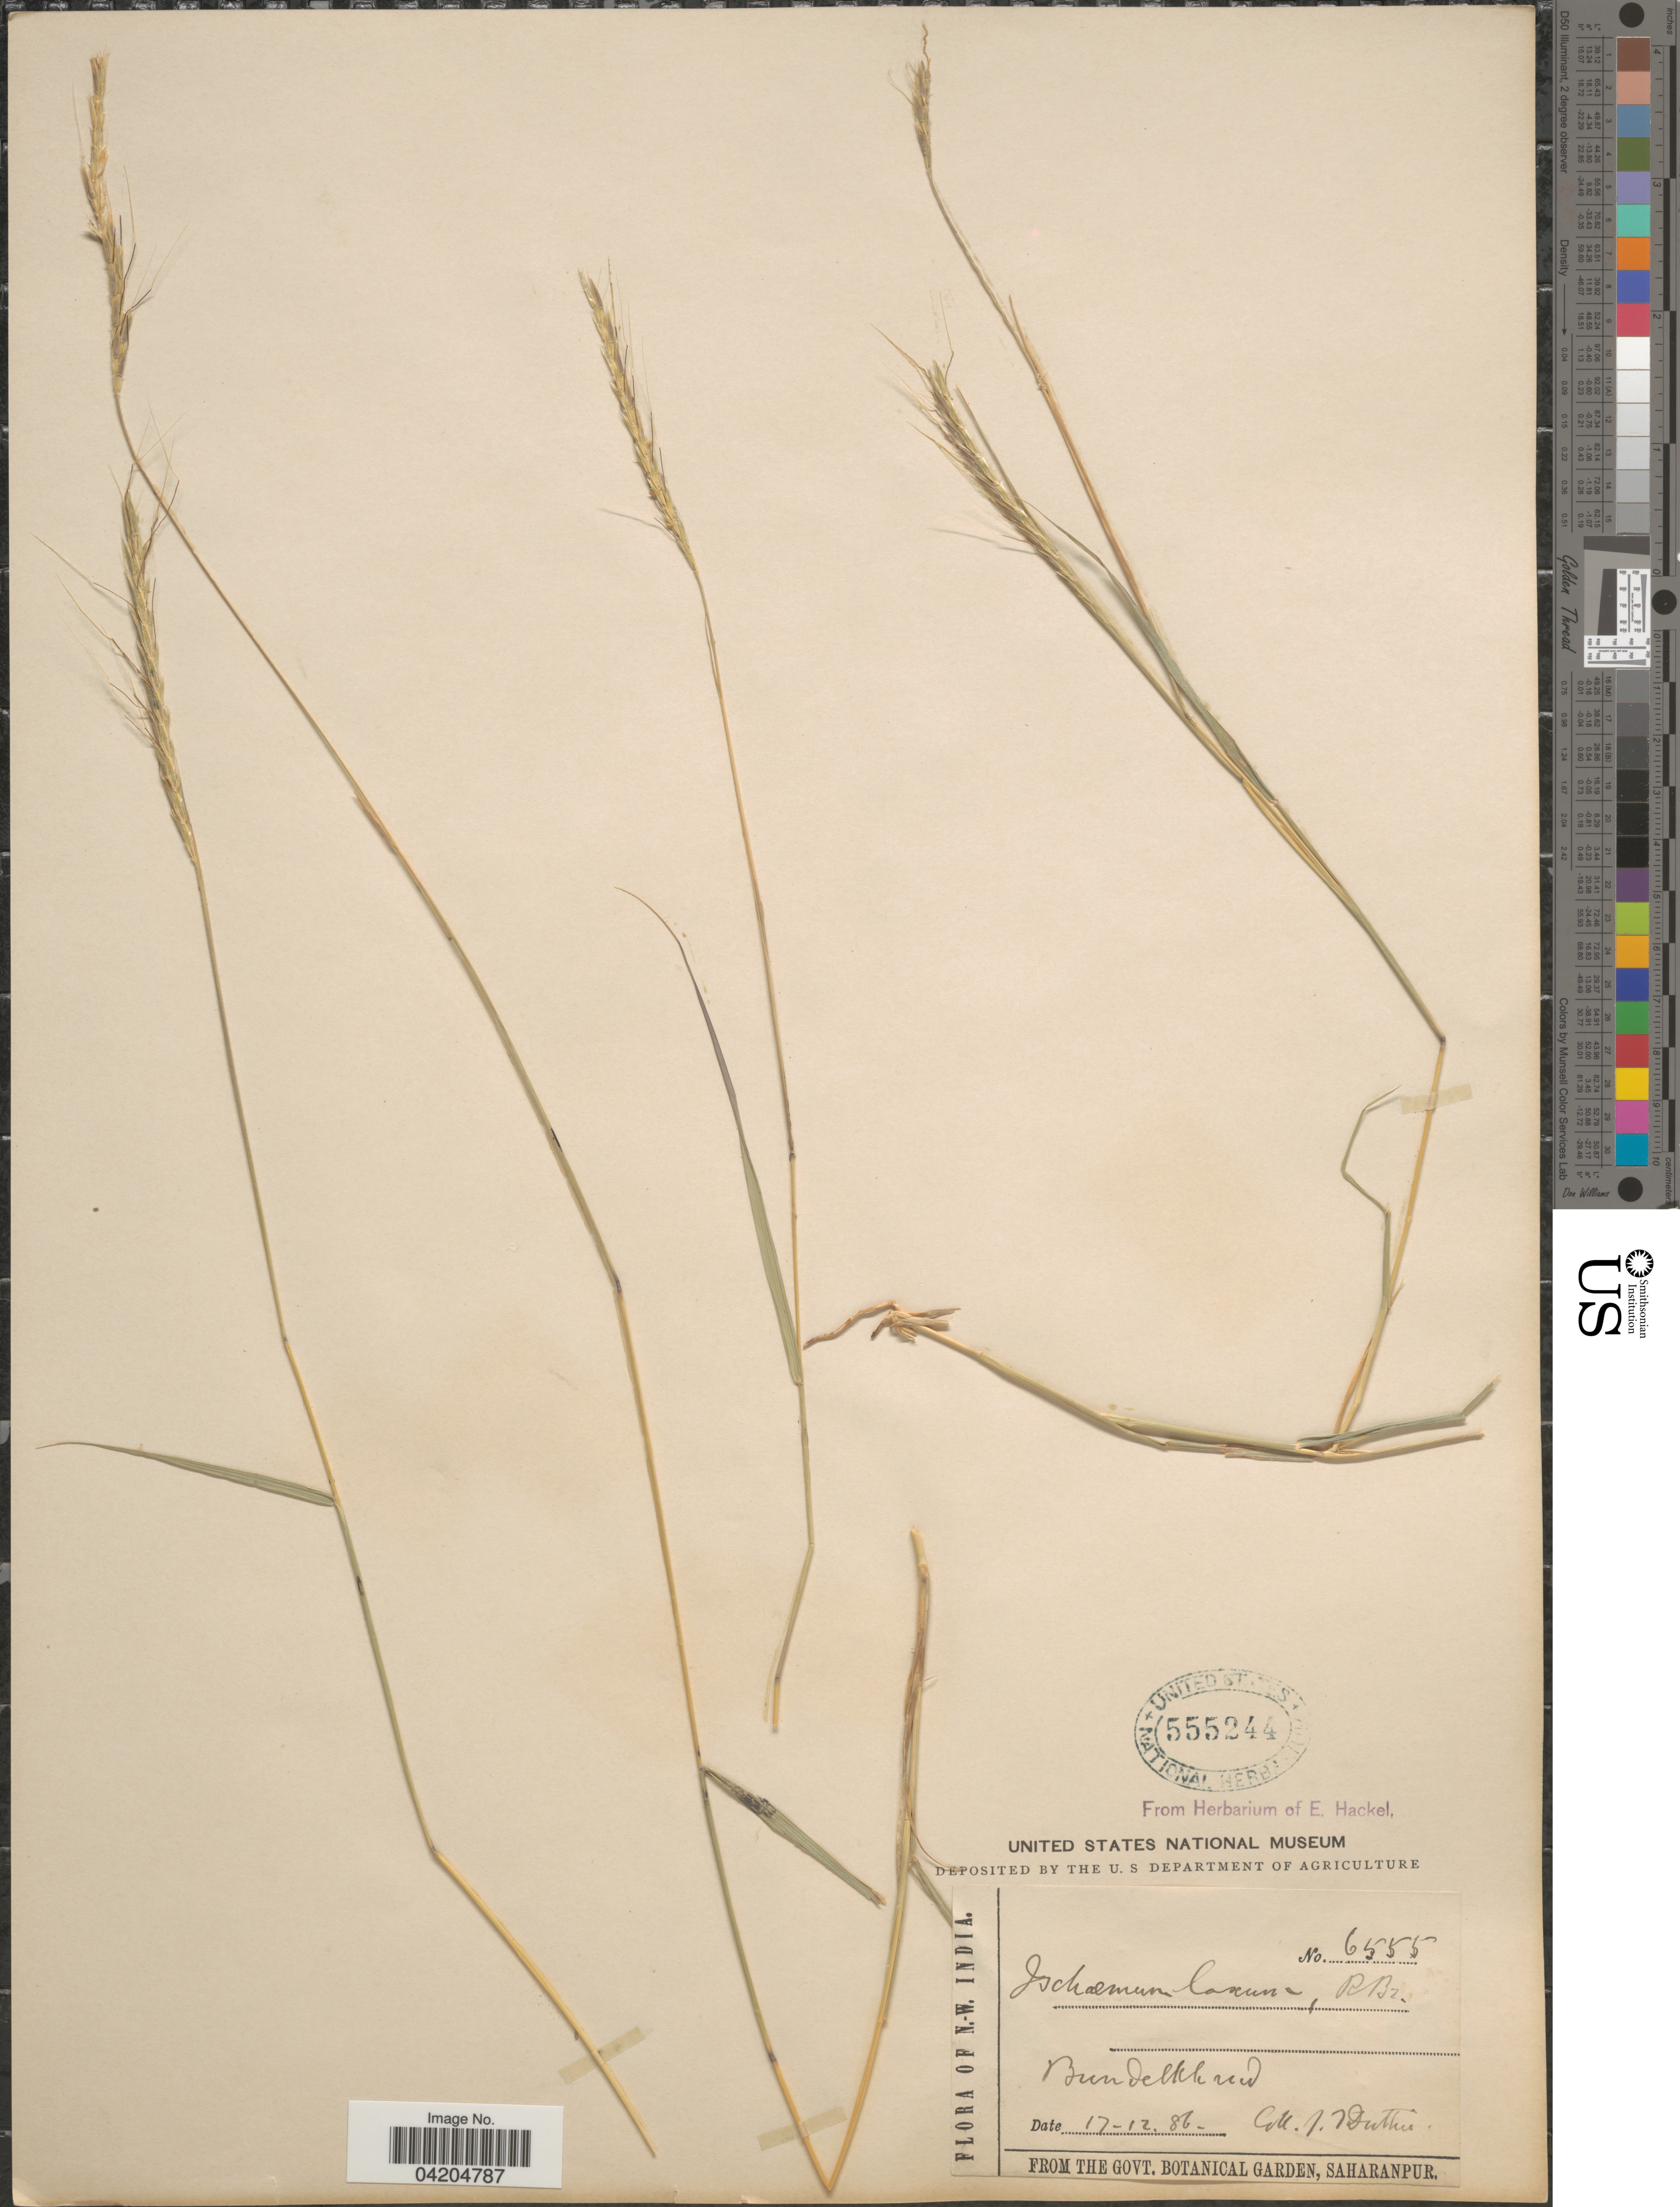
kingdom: Plantae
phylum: Tracheophyta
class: Liliopsida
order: Poales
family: Poaceae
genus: Sehima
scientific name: Sehima nervosa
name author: Stapf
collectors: J. F. Duthie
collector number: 6555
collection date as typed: Transcribed d/m/y: 17/12/86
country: India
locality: N.W. India. Bundelkhand.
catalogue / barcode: US 555244